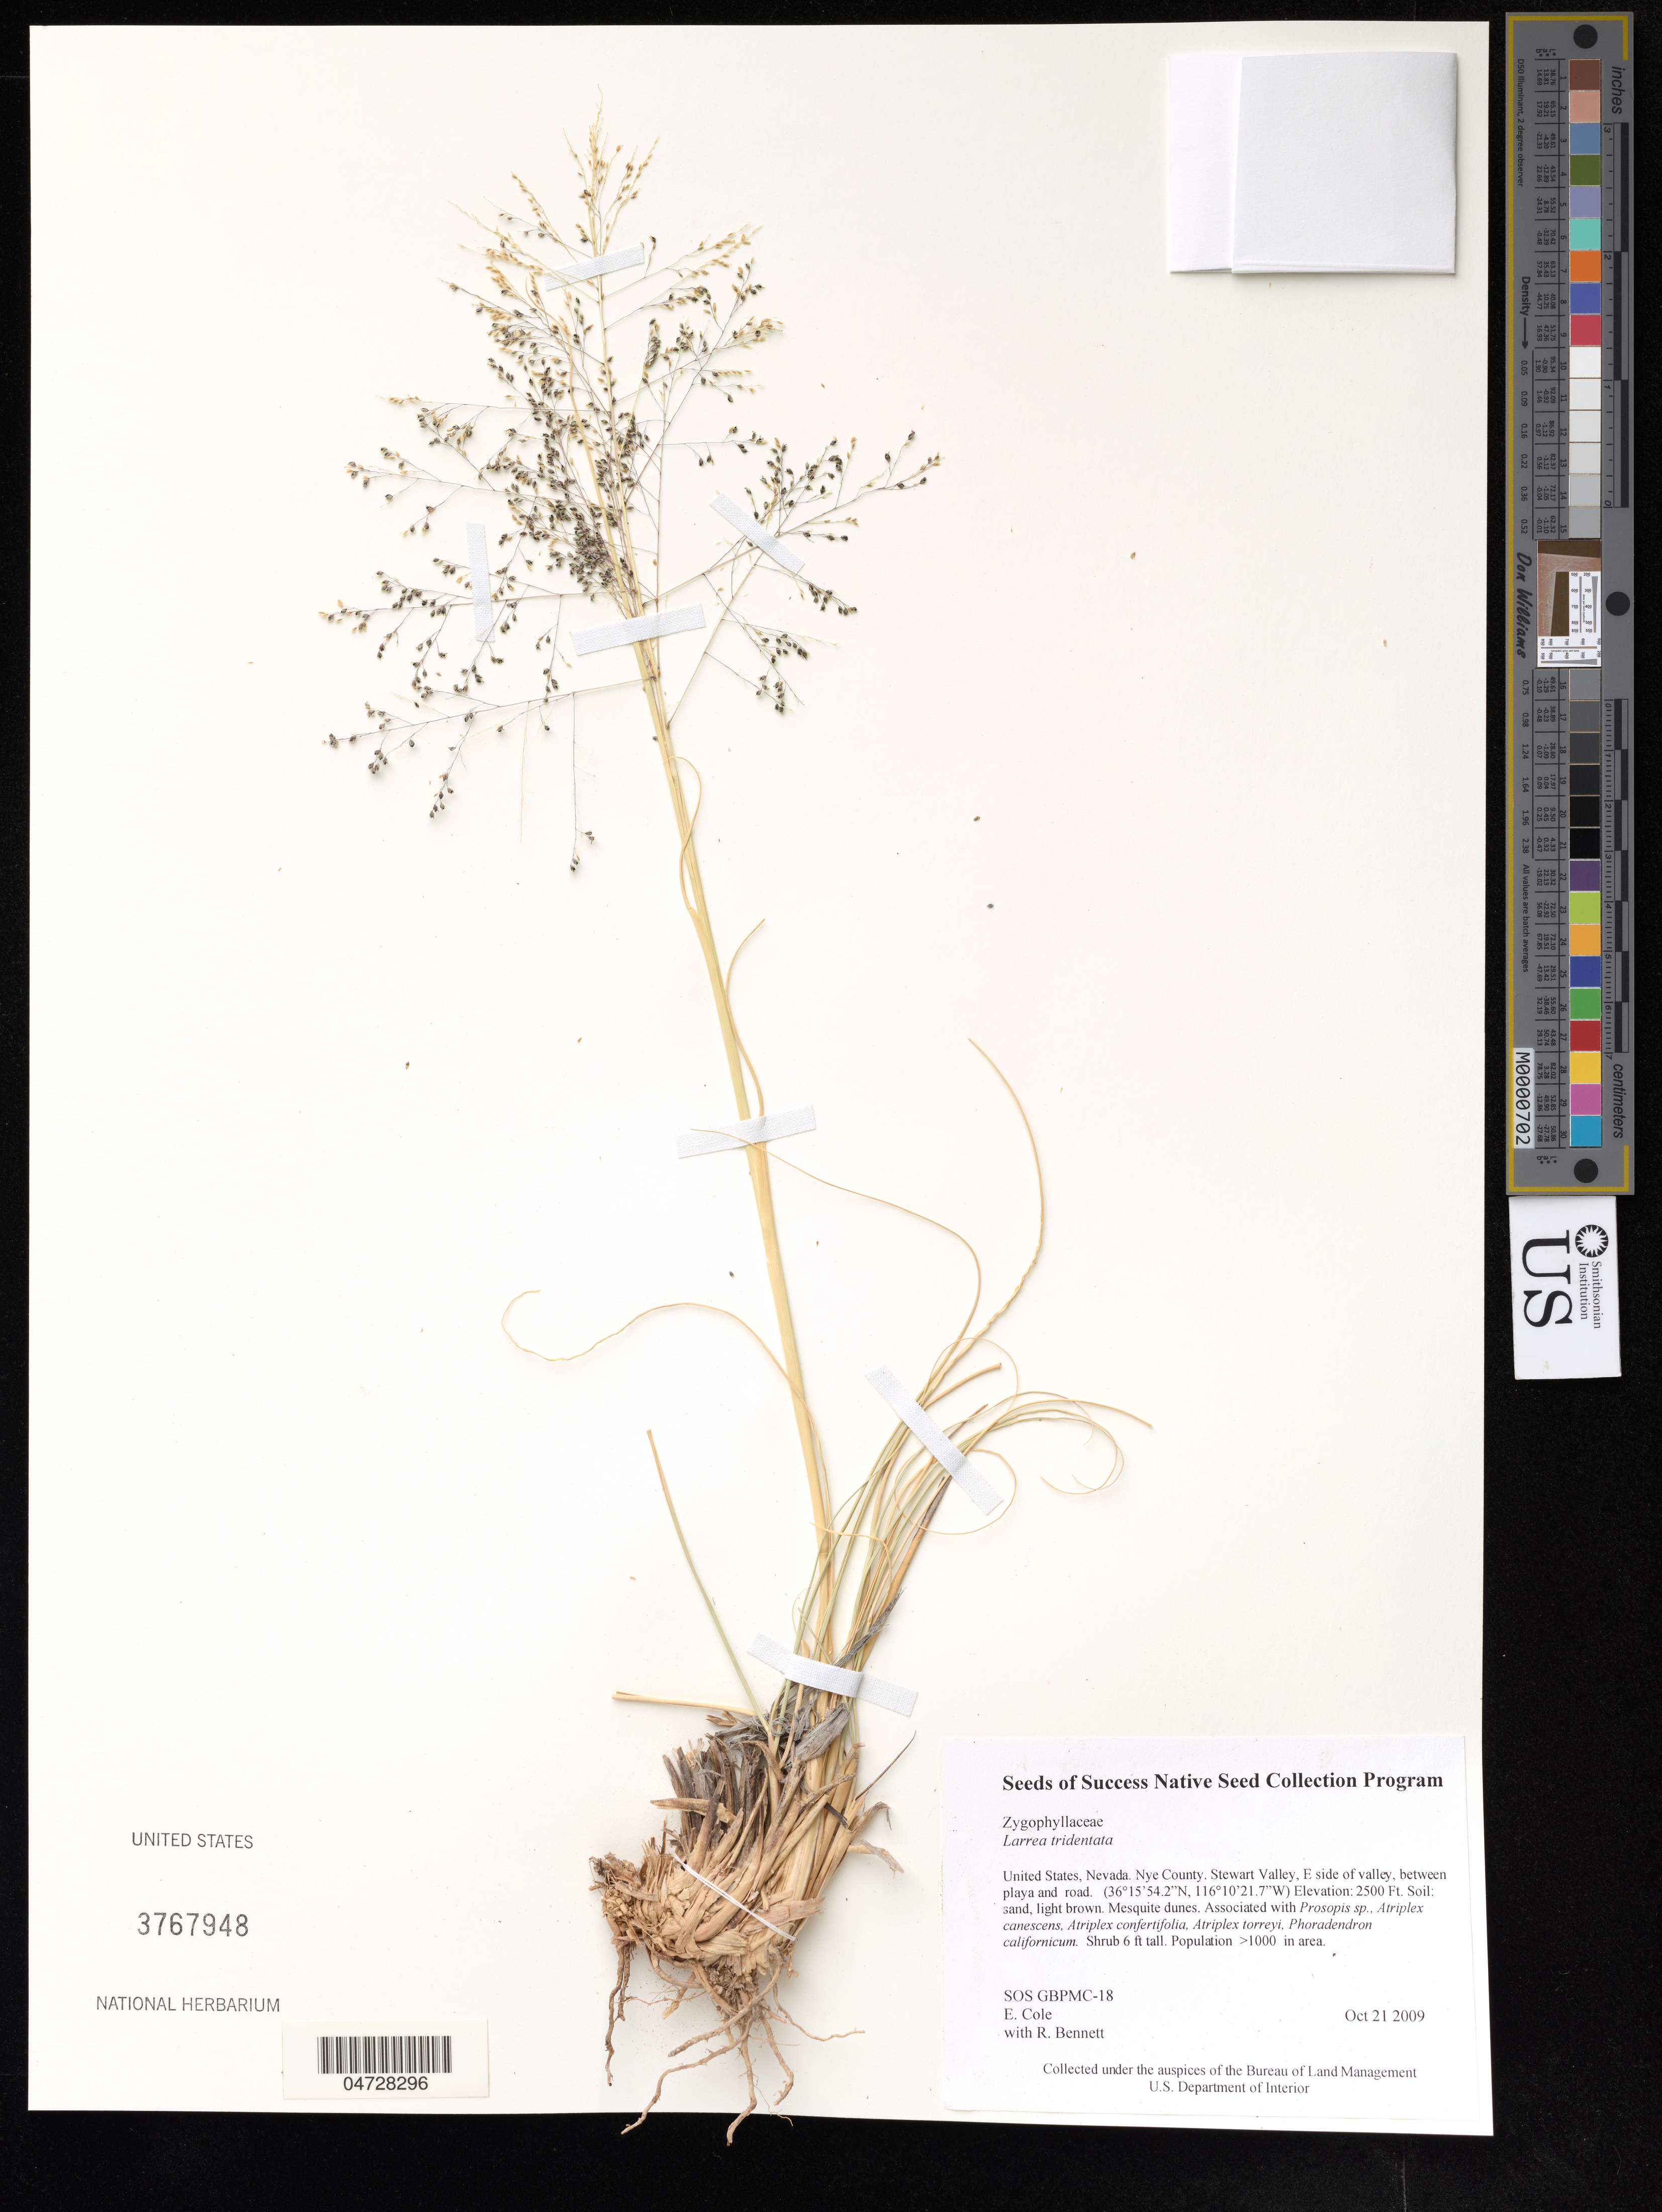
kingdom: Plantae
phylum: Tracheophyta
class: Magnoliopsida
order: Zygophyllales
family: Zygophyllaceae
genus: Larrea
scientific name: Larrea tridentata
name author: (Sessé & Moc. ex DC.) Coville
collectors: E. Cole & R. Bennett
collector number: SOS GBPMC-18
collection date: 2009-10-21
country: United States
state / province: Nevada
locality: Nye County. Stewart Valley, E side of valley, between playa and road.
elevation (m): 762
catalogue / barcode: US 3767948